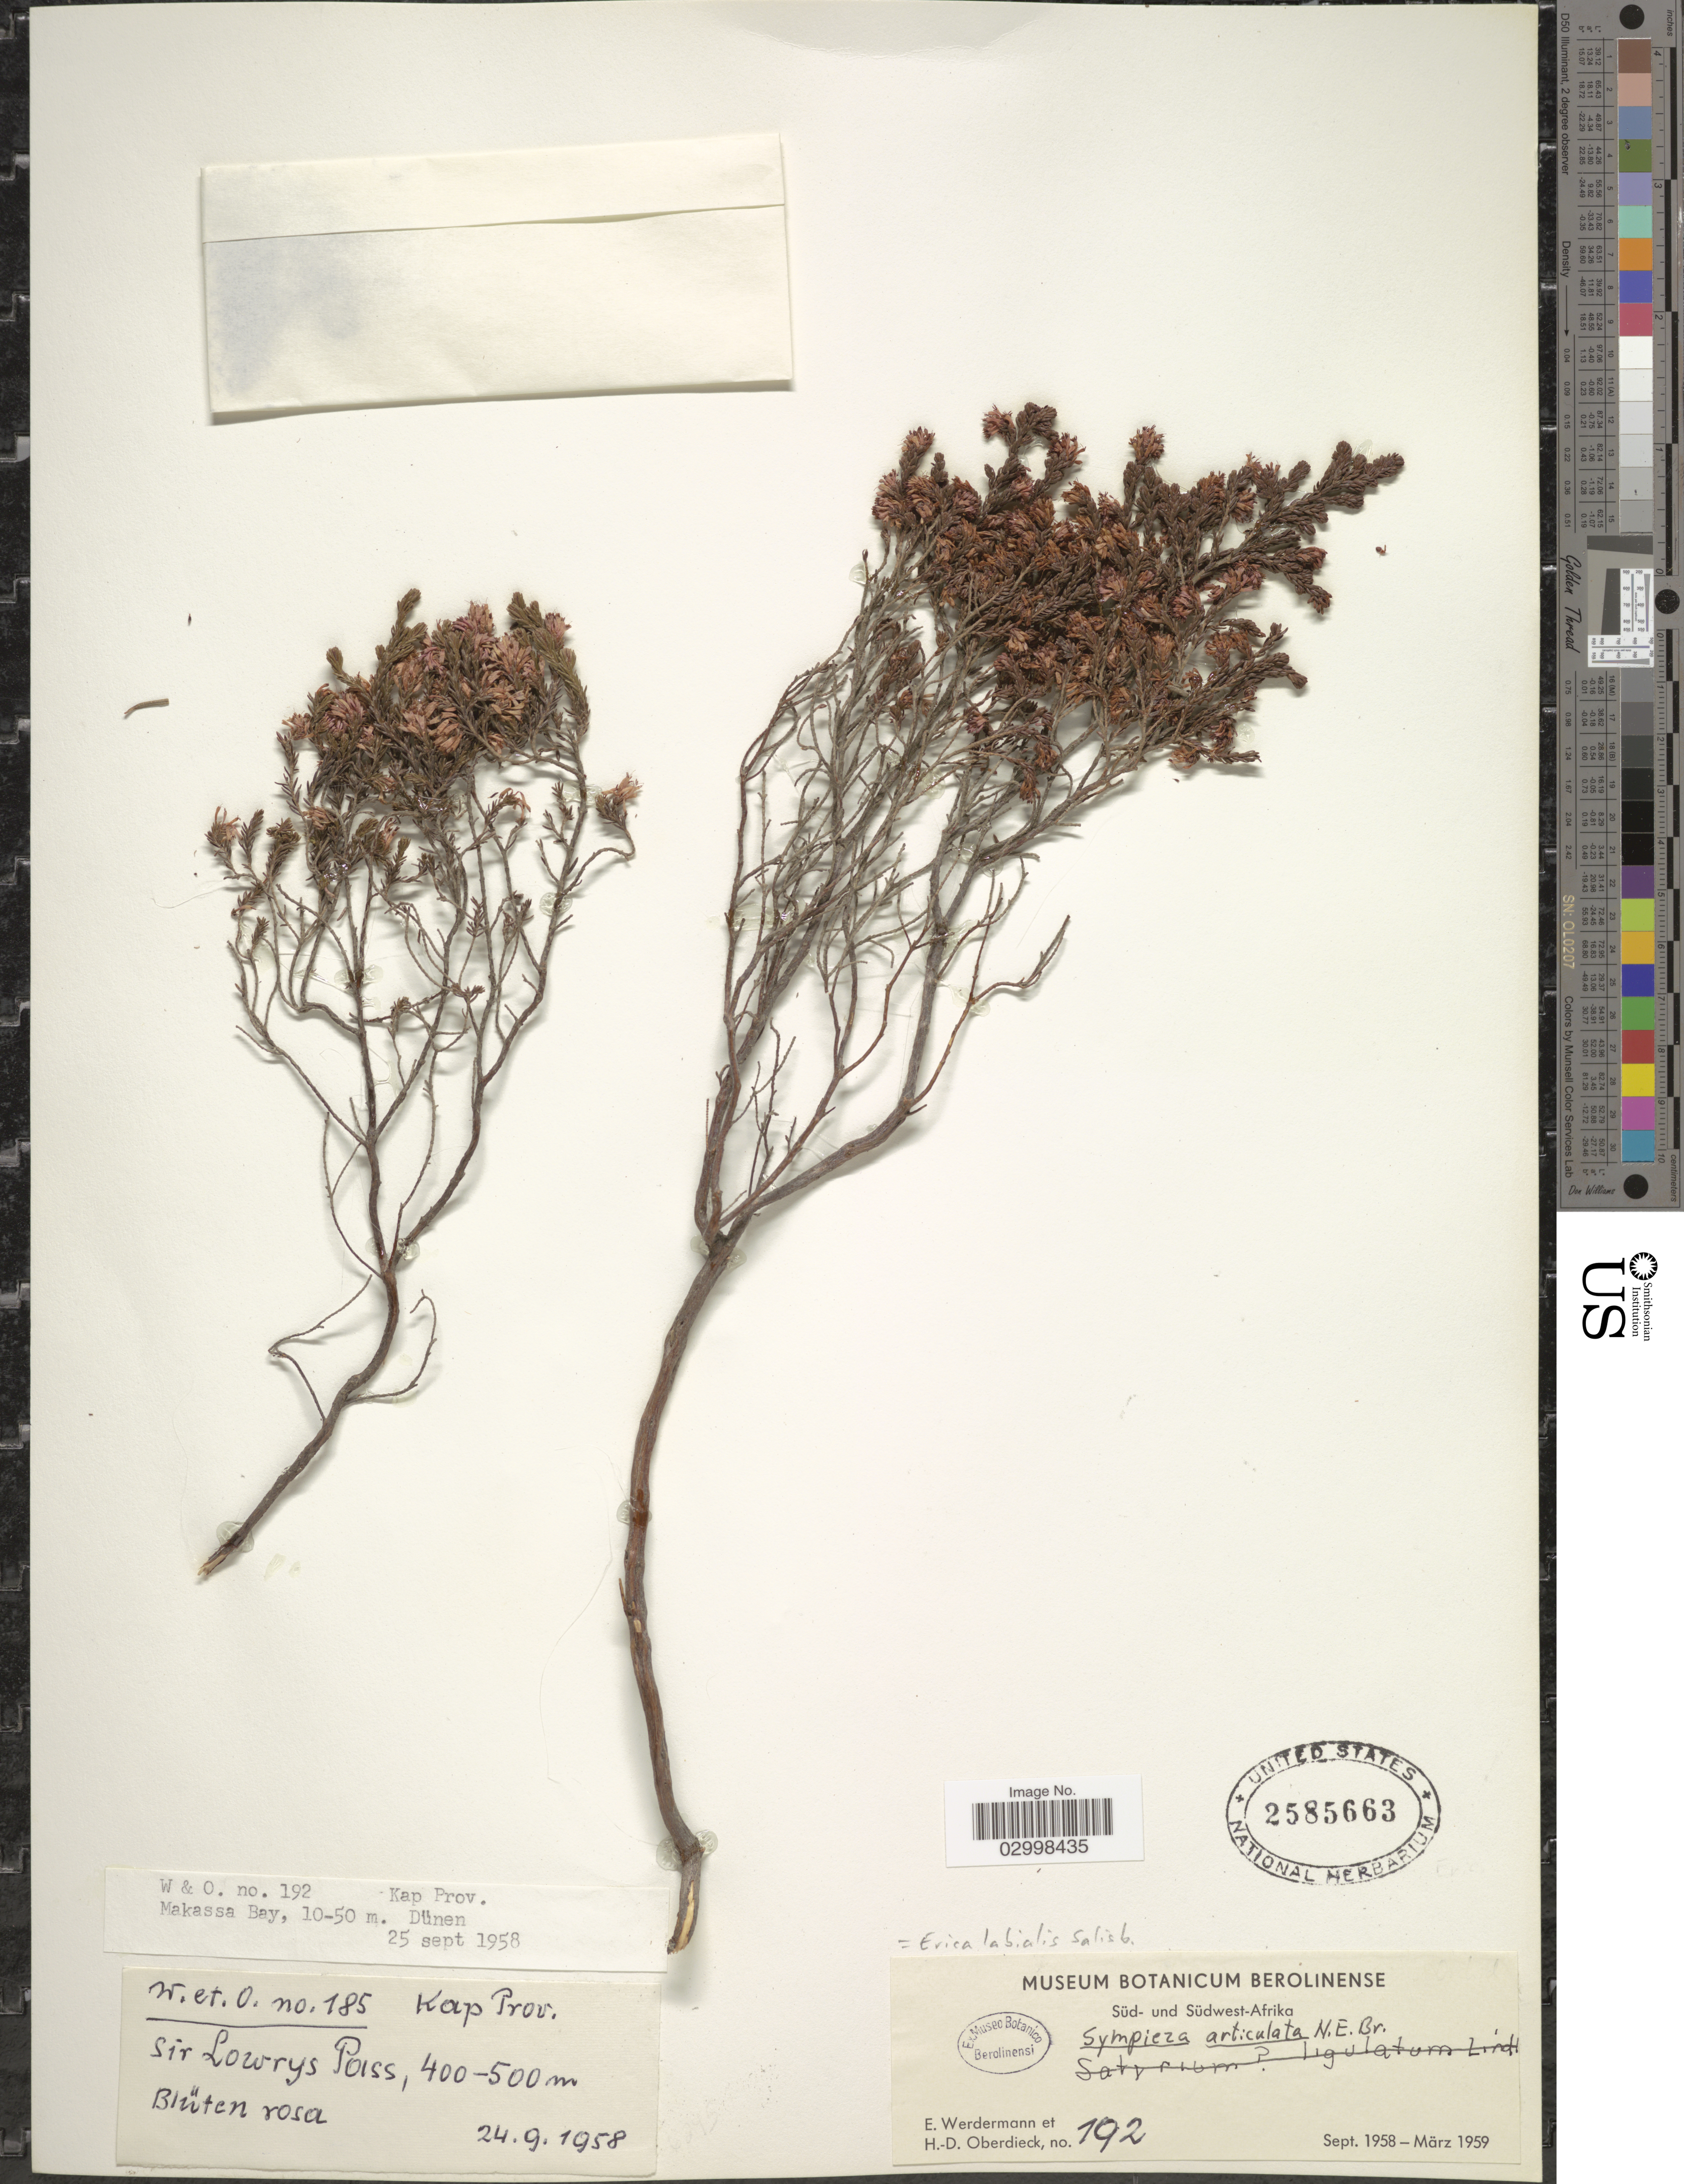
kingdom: Plantae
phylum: Tracheophyta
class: Magnoliopsida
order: Ericales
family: Ericaceae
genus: Erica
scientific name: Erica labialis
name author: Salisb.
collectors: E. Werdermann & H. Oberdieck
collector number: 185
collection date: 1958-09-24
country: South Africa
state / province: Western Cape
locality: Kap Prov. Sir Lowrys Pass.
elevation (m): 400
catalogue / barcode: US 2585663